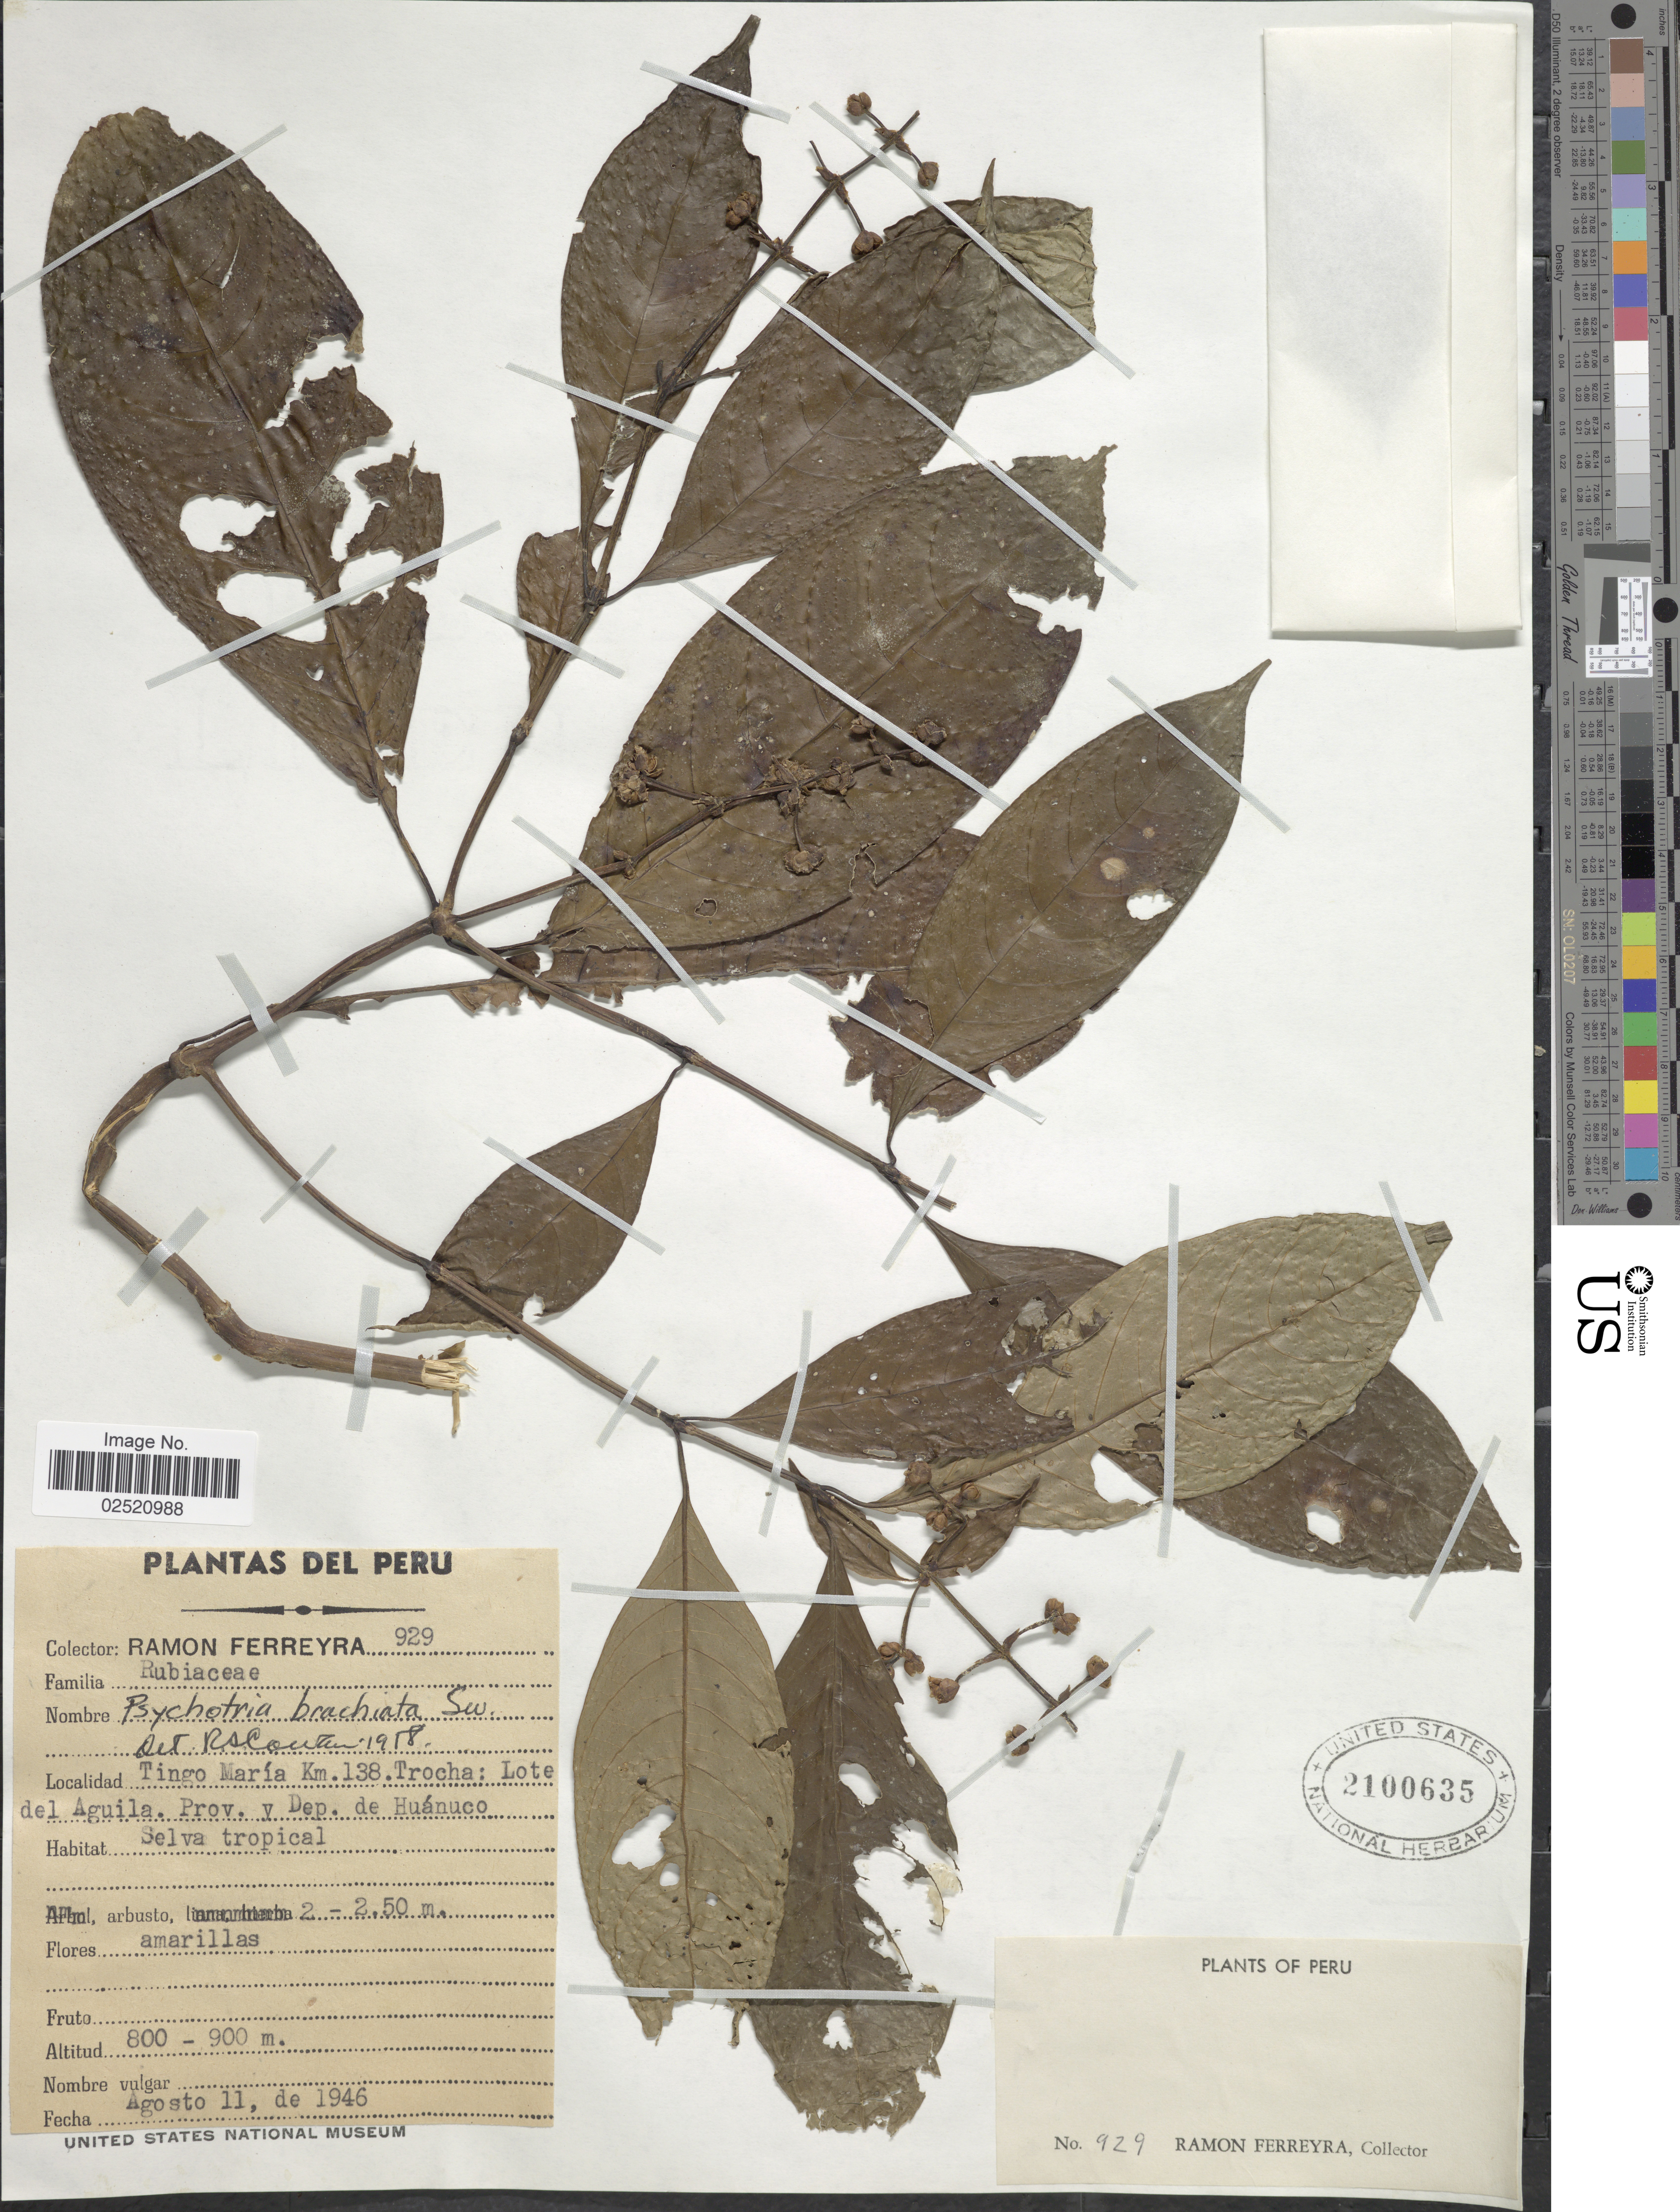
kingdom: Plantae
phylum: Tracheophyta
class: Magnoliopsida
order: Gentianales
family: Rubiaceae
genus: Psychotria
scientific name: Psychotria caerulea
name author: Ruiz & Pav.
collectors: R. A. Ferreyra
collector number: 929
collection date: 1946-08-11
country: Peru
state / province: Huánuco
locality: Tingo Maria km. 138, Trocha: Lote del Aguila, Prov. y Dep. de Huanuco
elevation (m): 800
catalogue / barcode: US 2100635